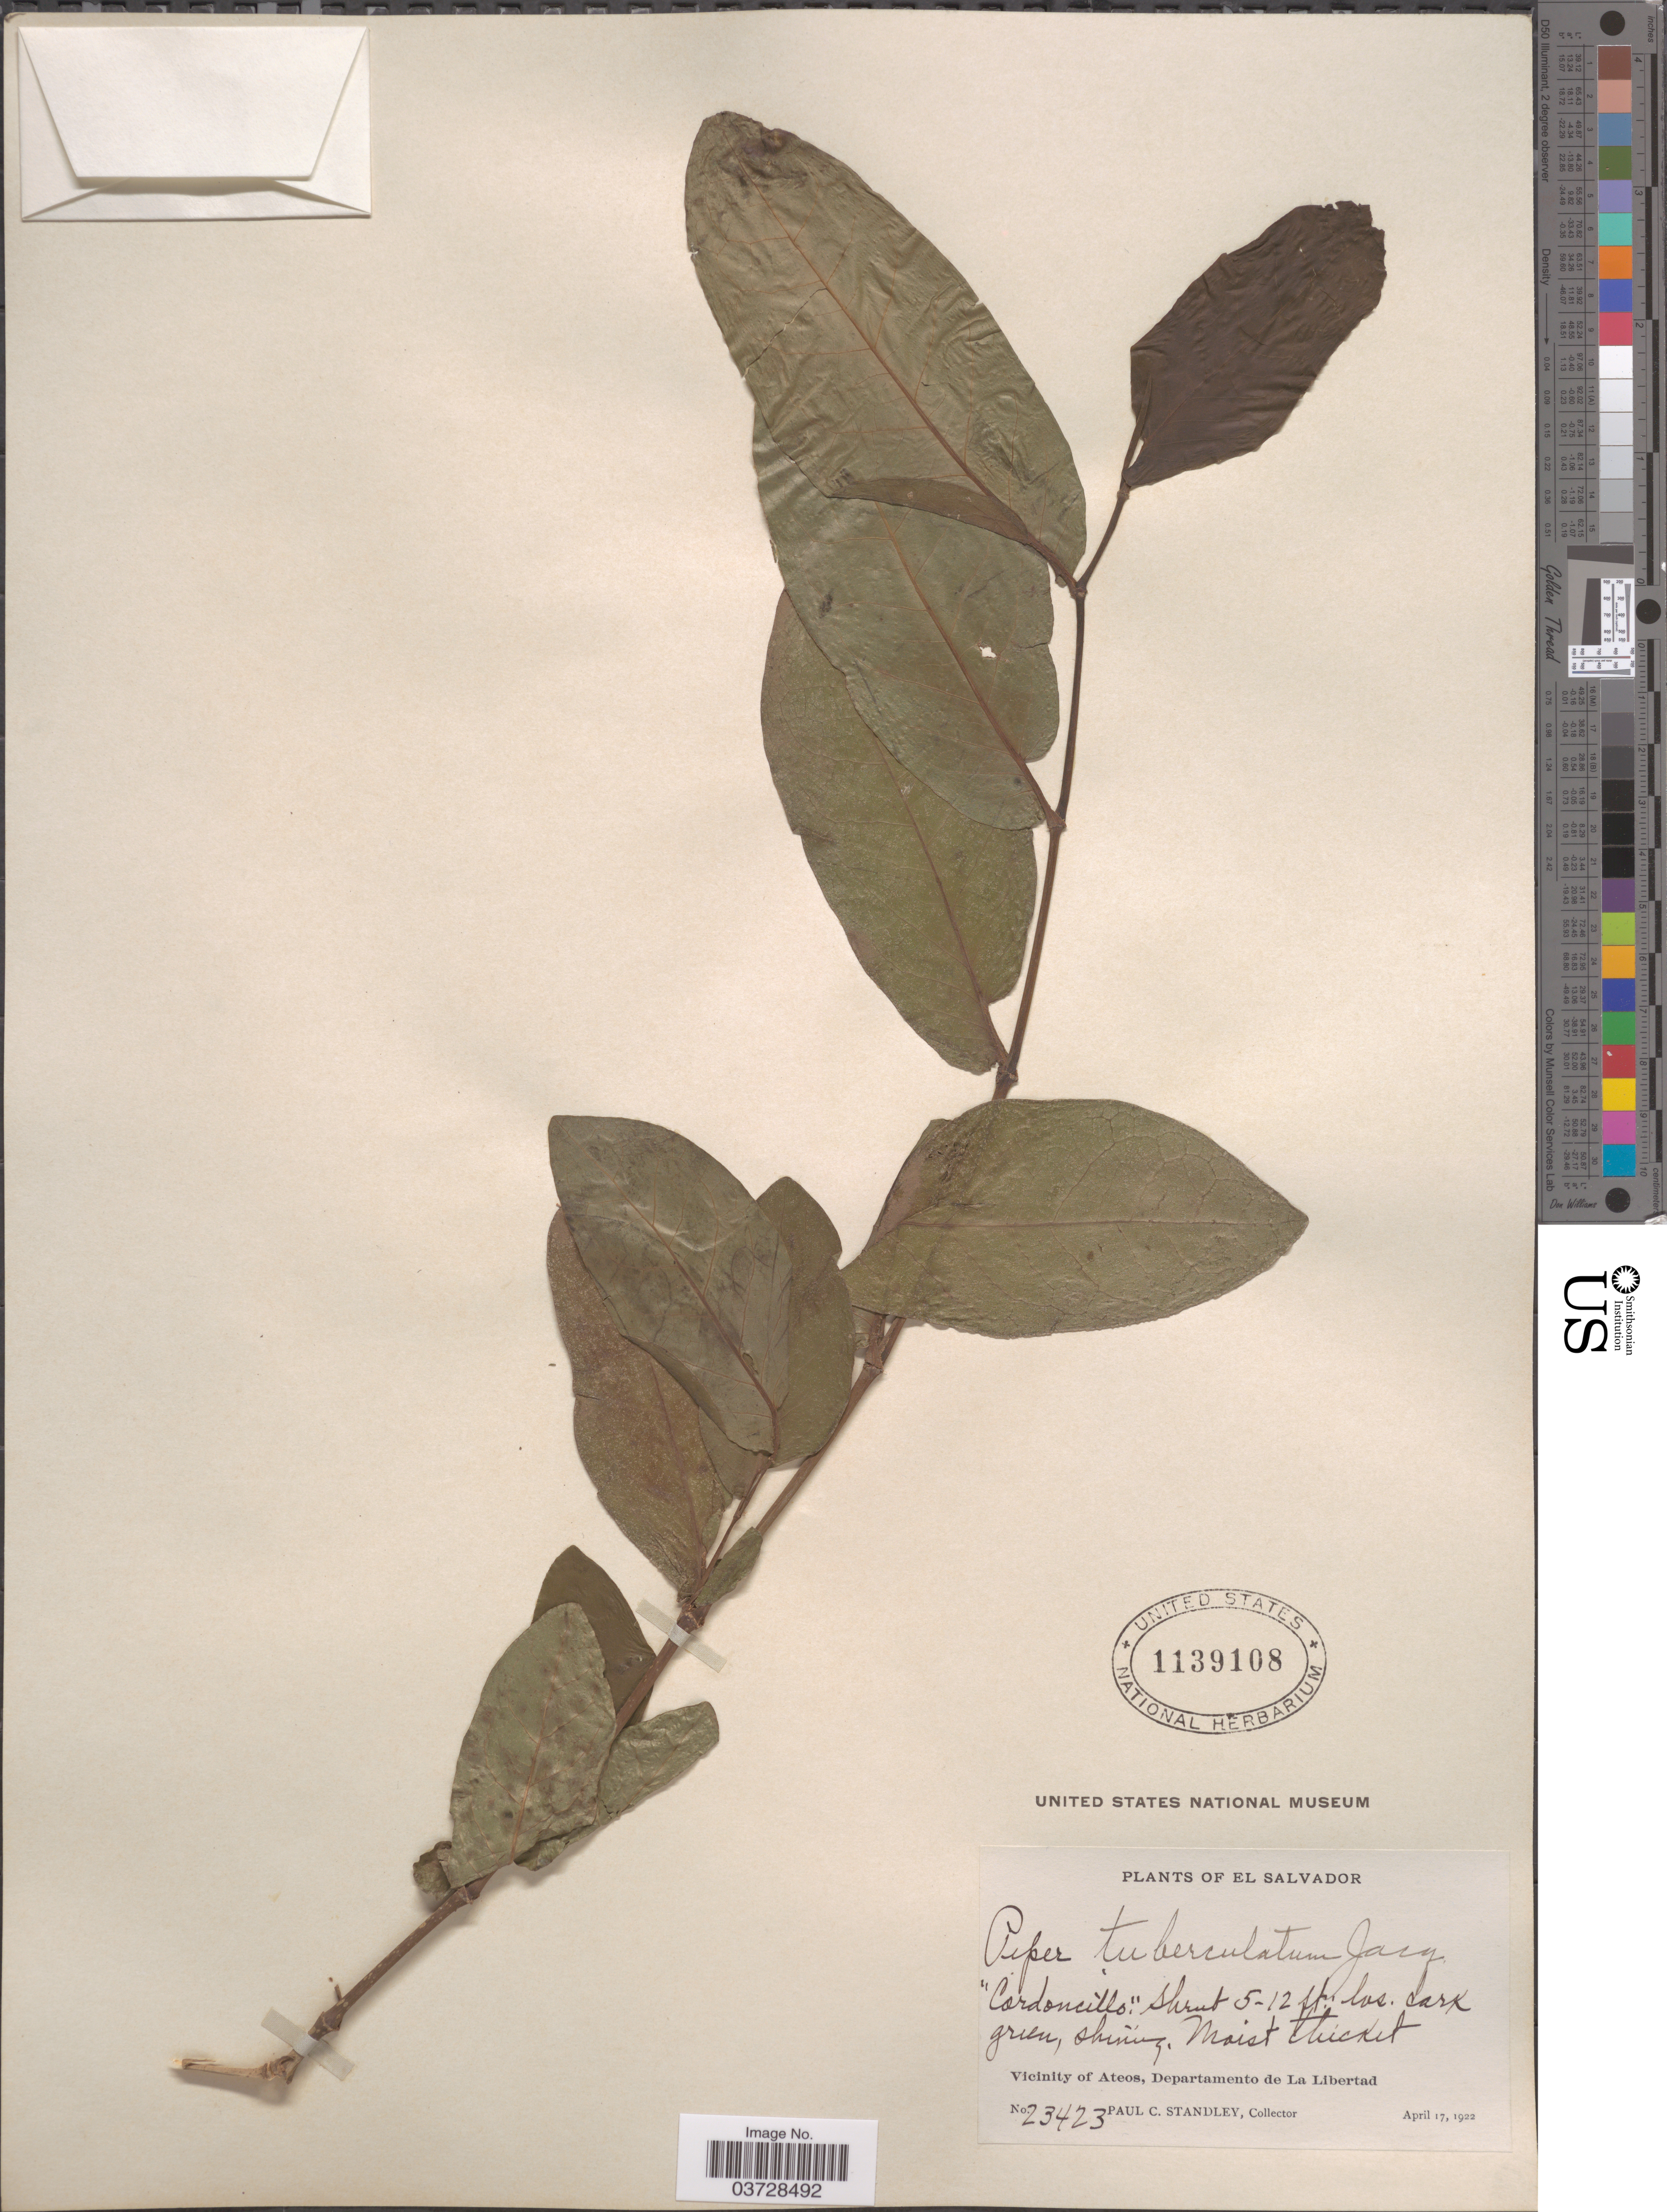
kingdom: Plantae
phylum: Tracheophyta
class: Magnoliopsida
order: Piperales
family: Piperaceae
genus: Piper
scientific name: Piper tuberculatum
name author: Jacq.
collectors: P. C. Standley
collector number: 23423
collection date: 1922-04-17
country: El Salvador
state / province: La Libertad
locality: Vicinity of Ateos, Departamento de La Libertad.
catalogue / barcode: US 1139108